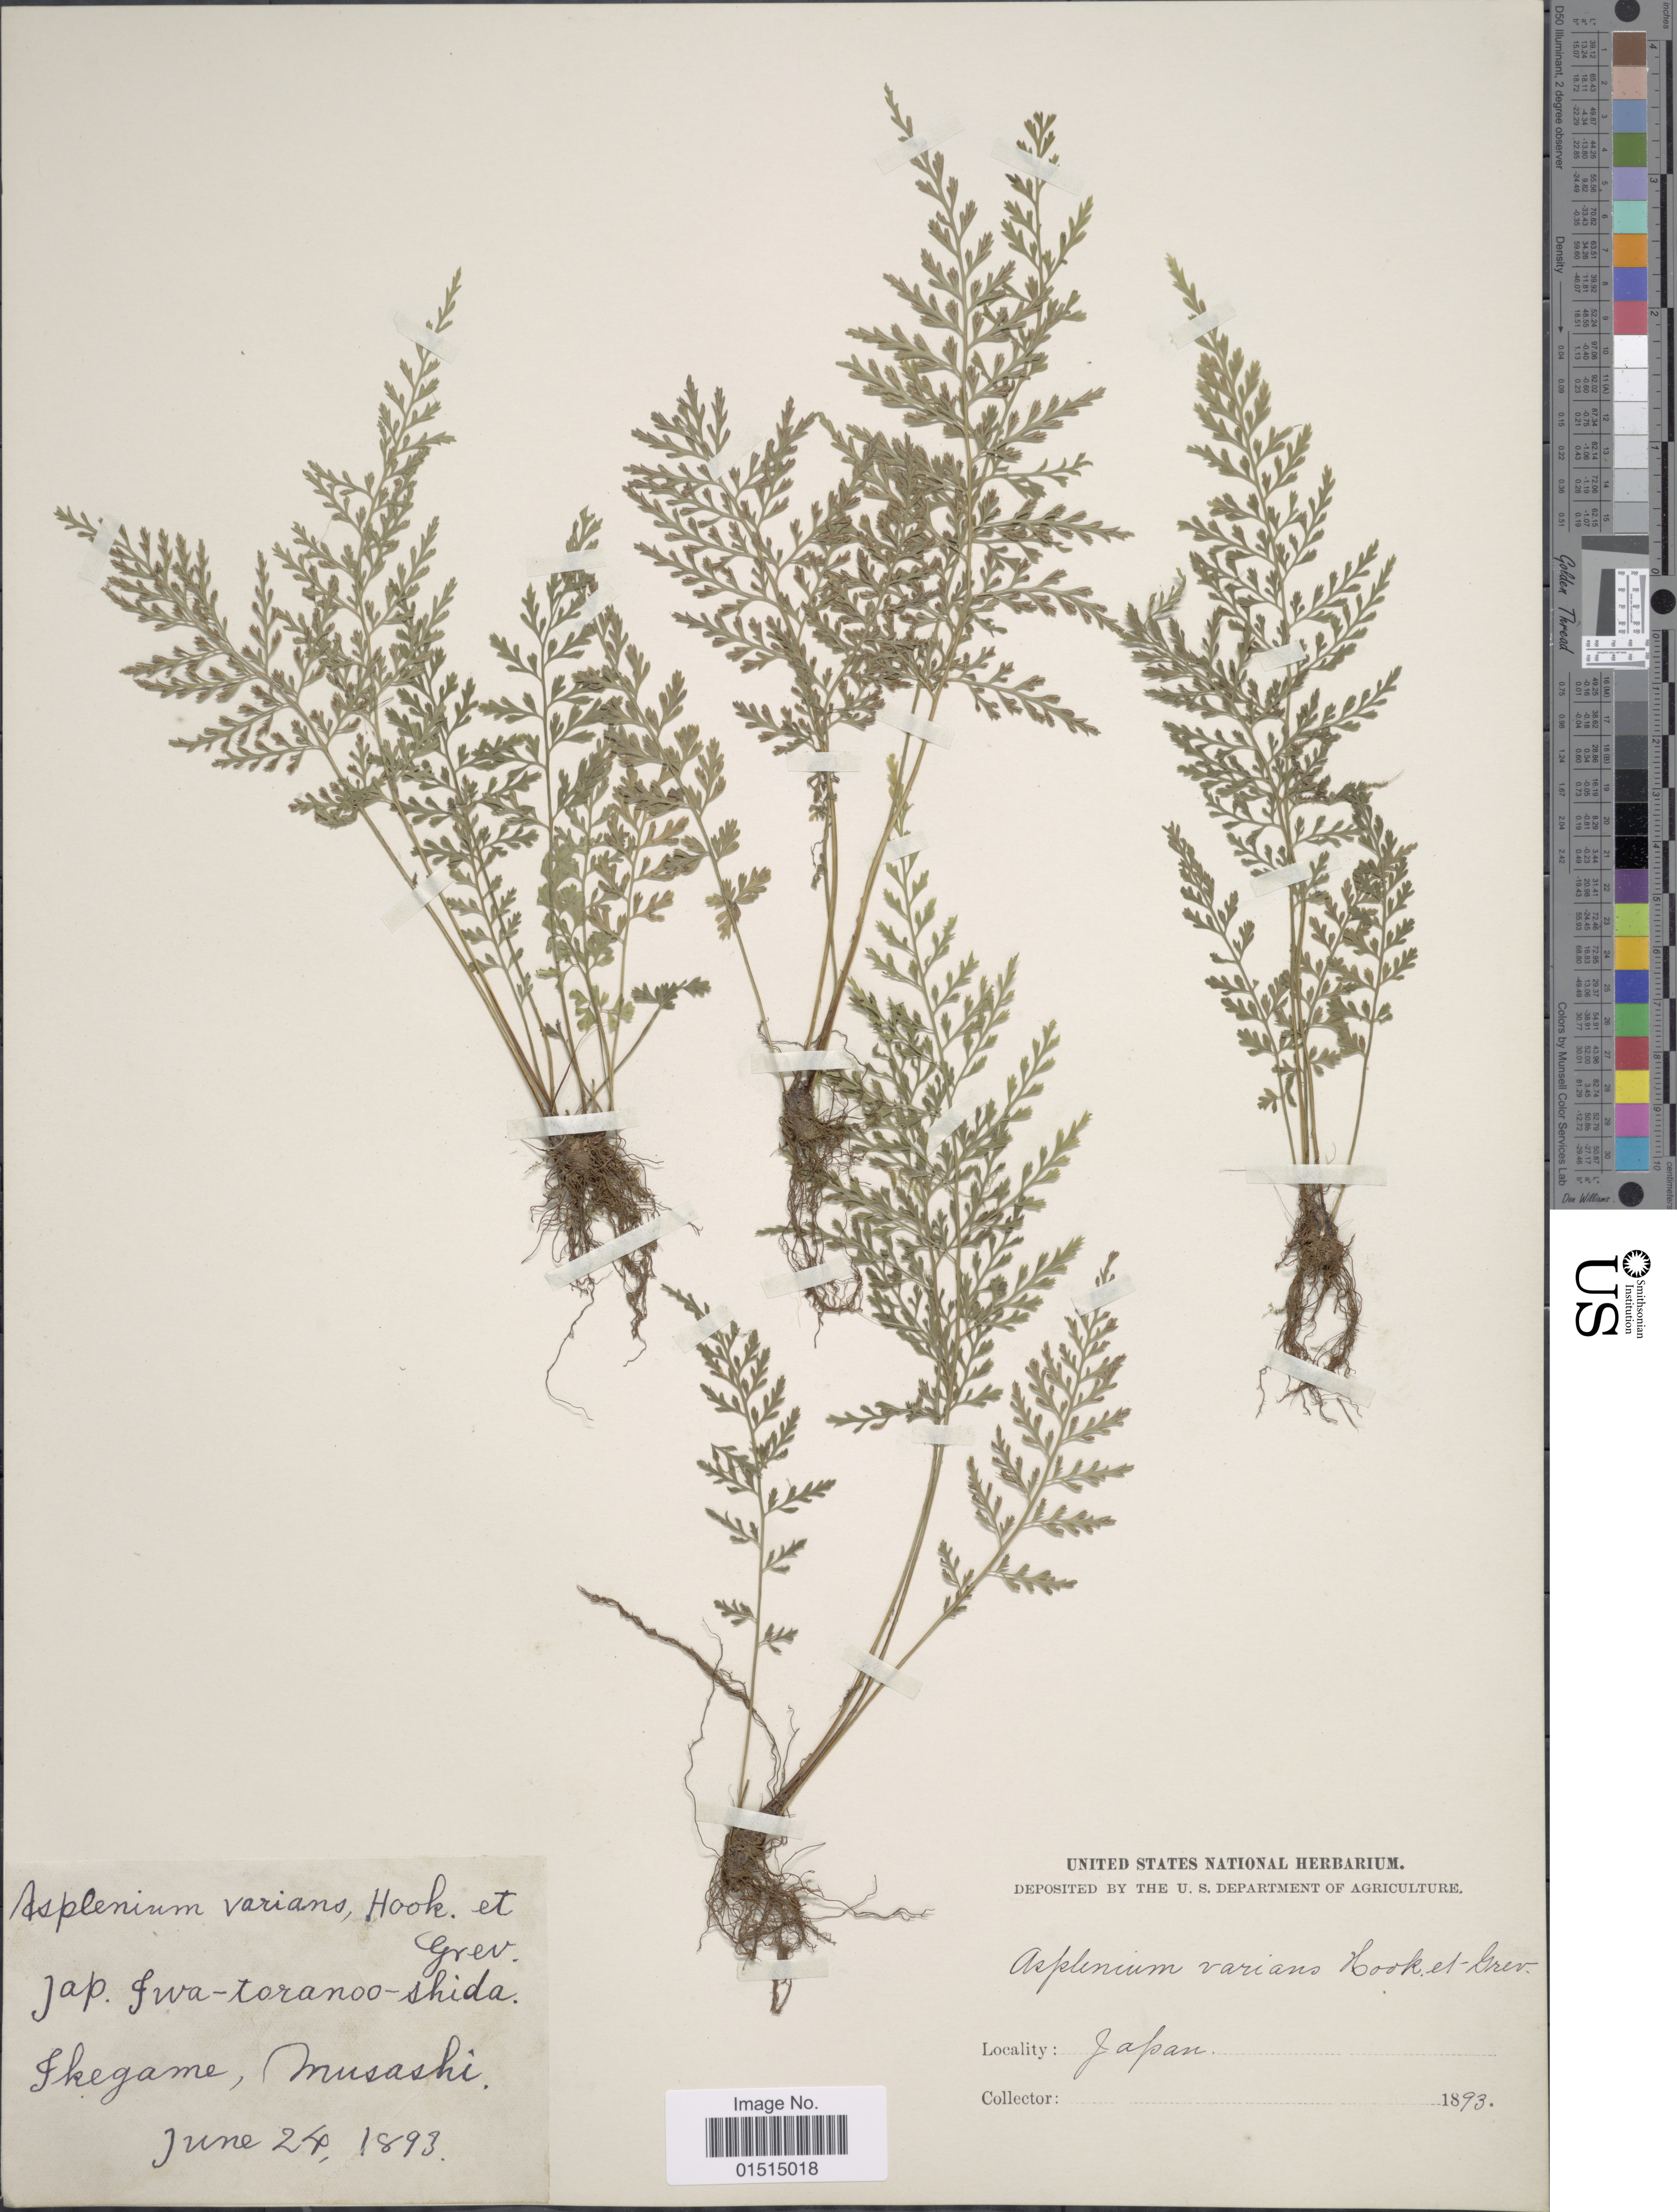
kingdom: Plantae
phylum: Tracheophyta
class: Polypodiopsida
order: Polypodiales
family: Aspleniaceae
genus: Asplenium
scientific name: Asplenium laciniatum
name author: D. Don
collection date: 1893-06-24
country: Japan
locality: Ikegame, Musashi